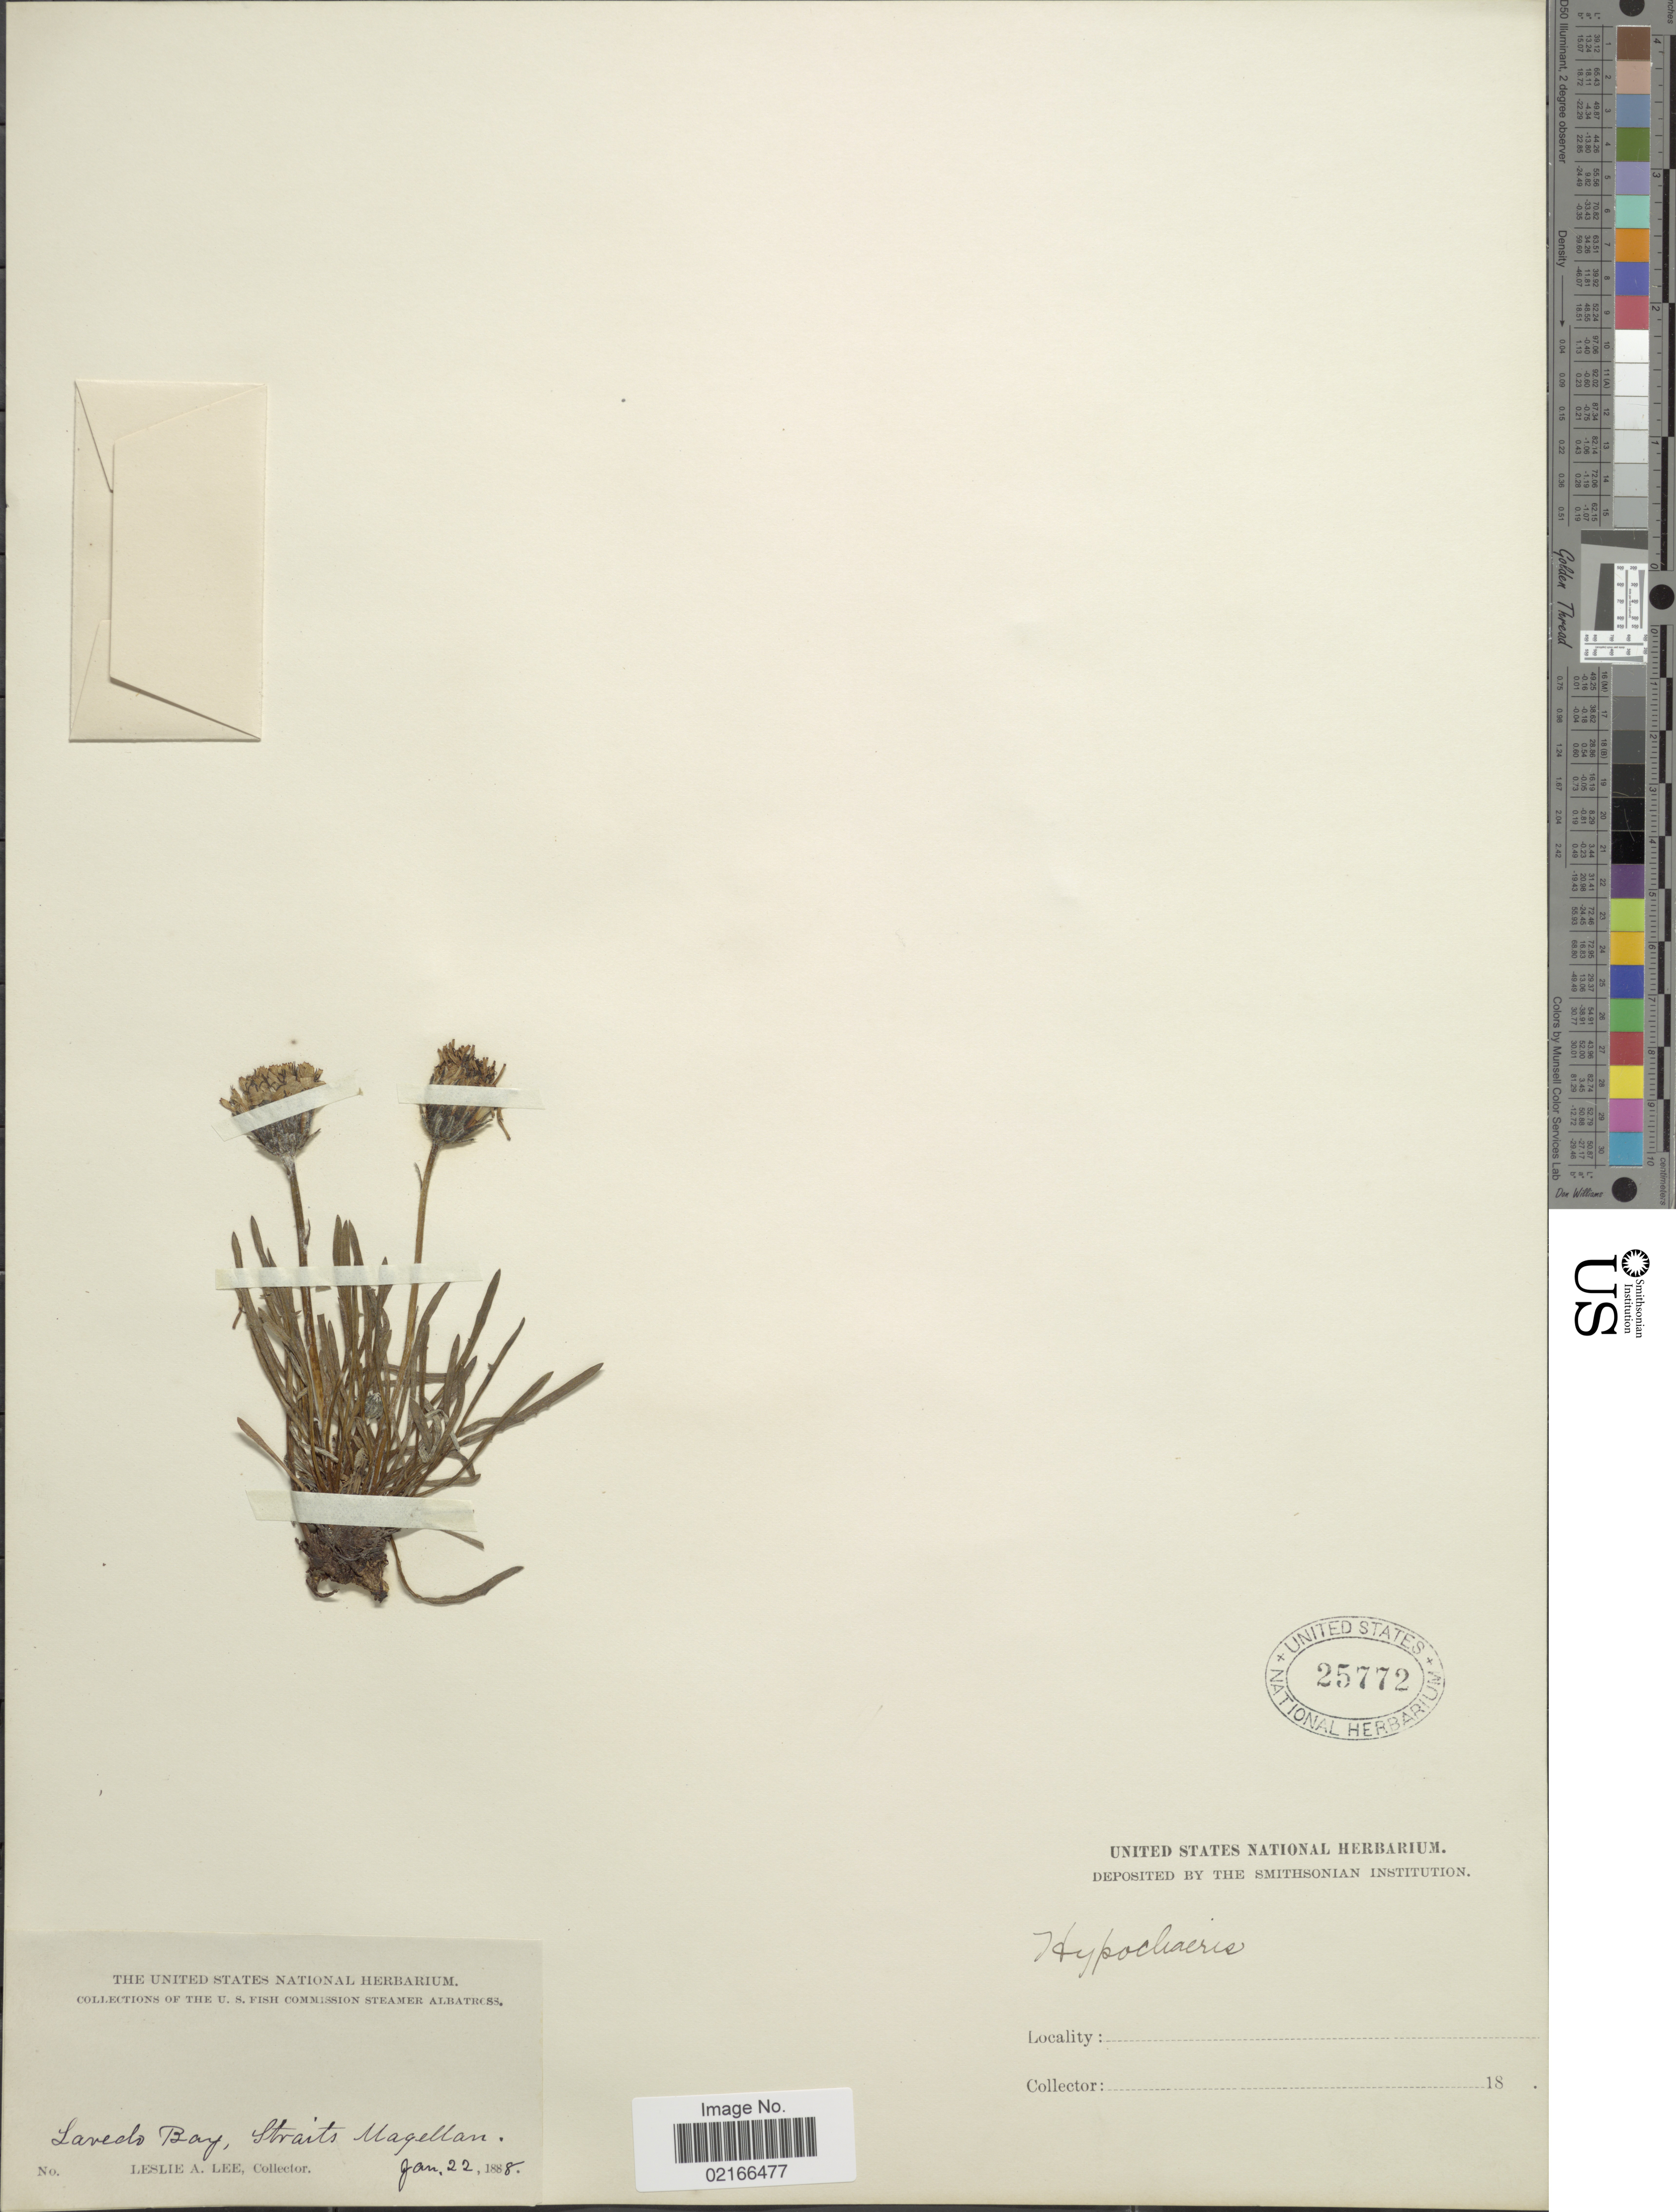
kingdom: Plantae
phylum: Tracheophyta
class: Magnoliopsida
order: Asterales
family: Asteraceae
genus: Hypochaeris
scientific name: Hypochaeris incana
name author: (Hook. & Arn.) Macloskie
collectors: L. Lee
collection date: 1888-01-22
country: Chile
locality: Laredo Bay, Straits Magellan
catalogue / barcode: US 25772